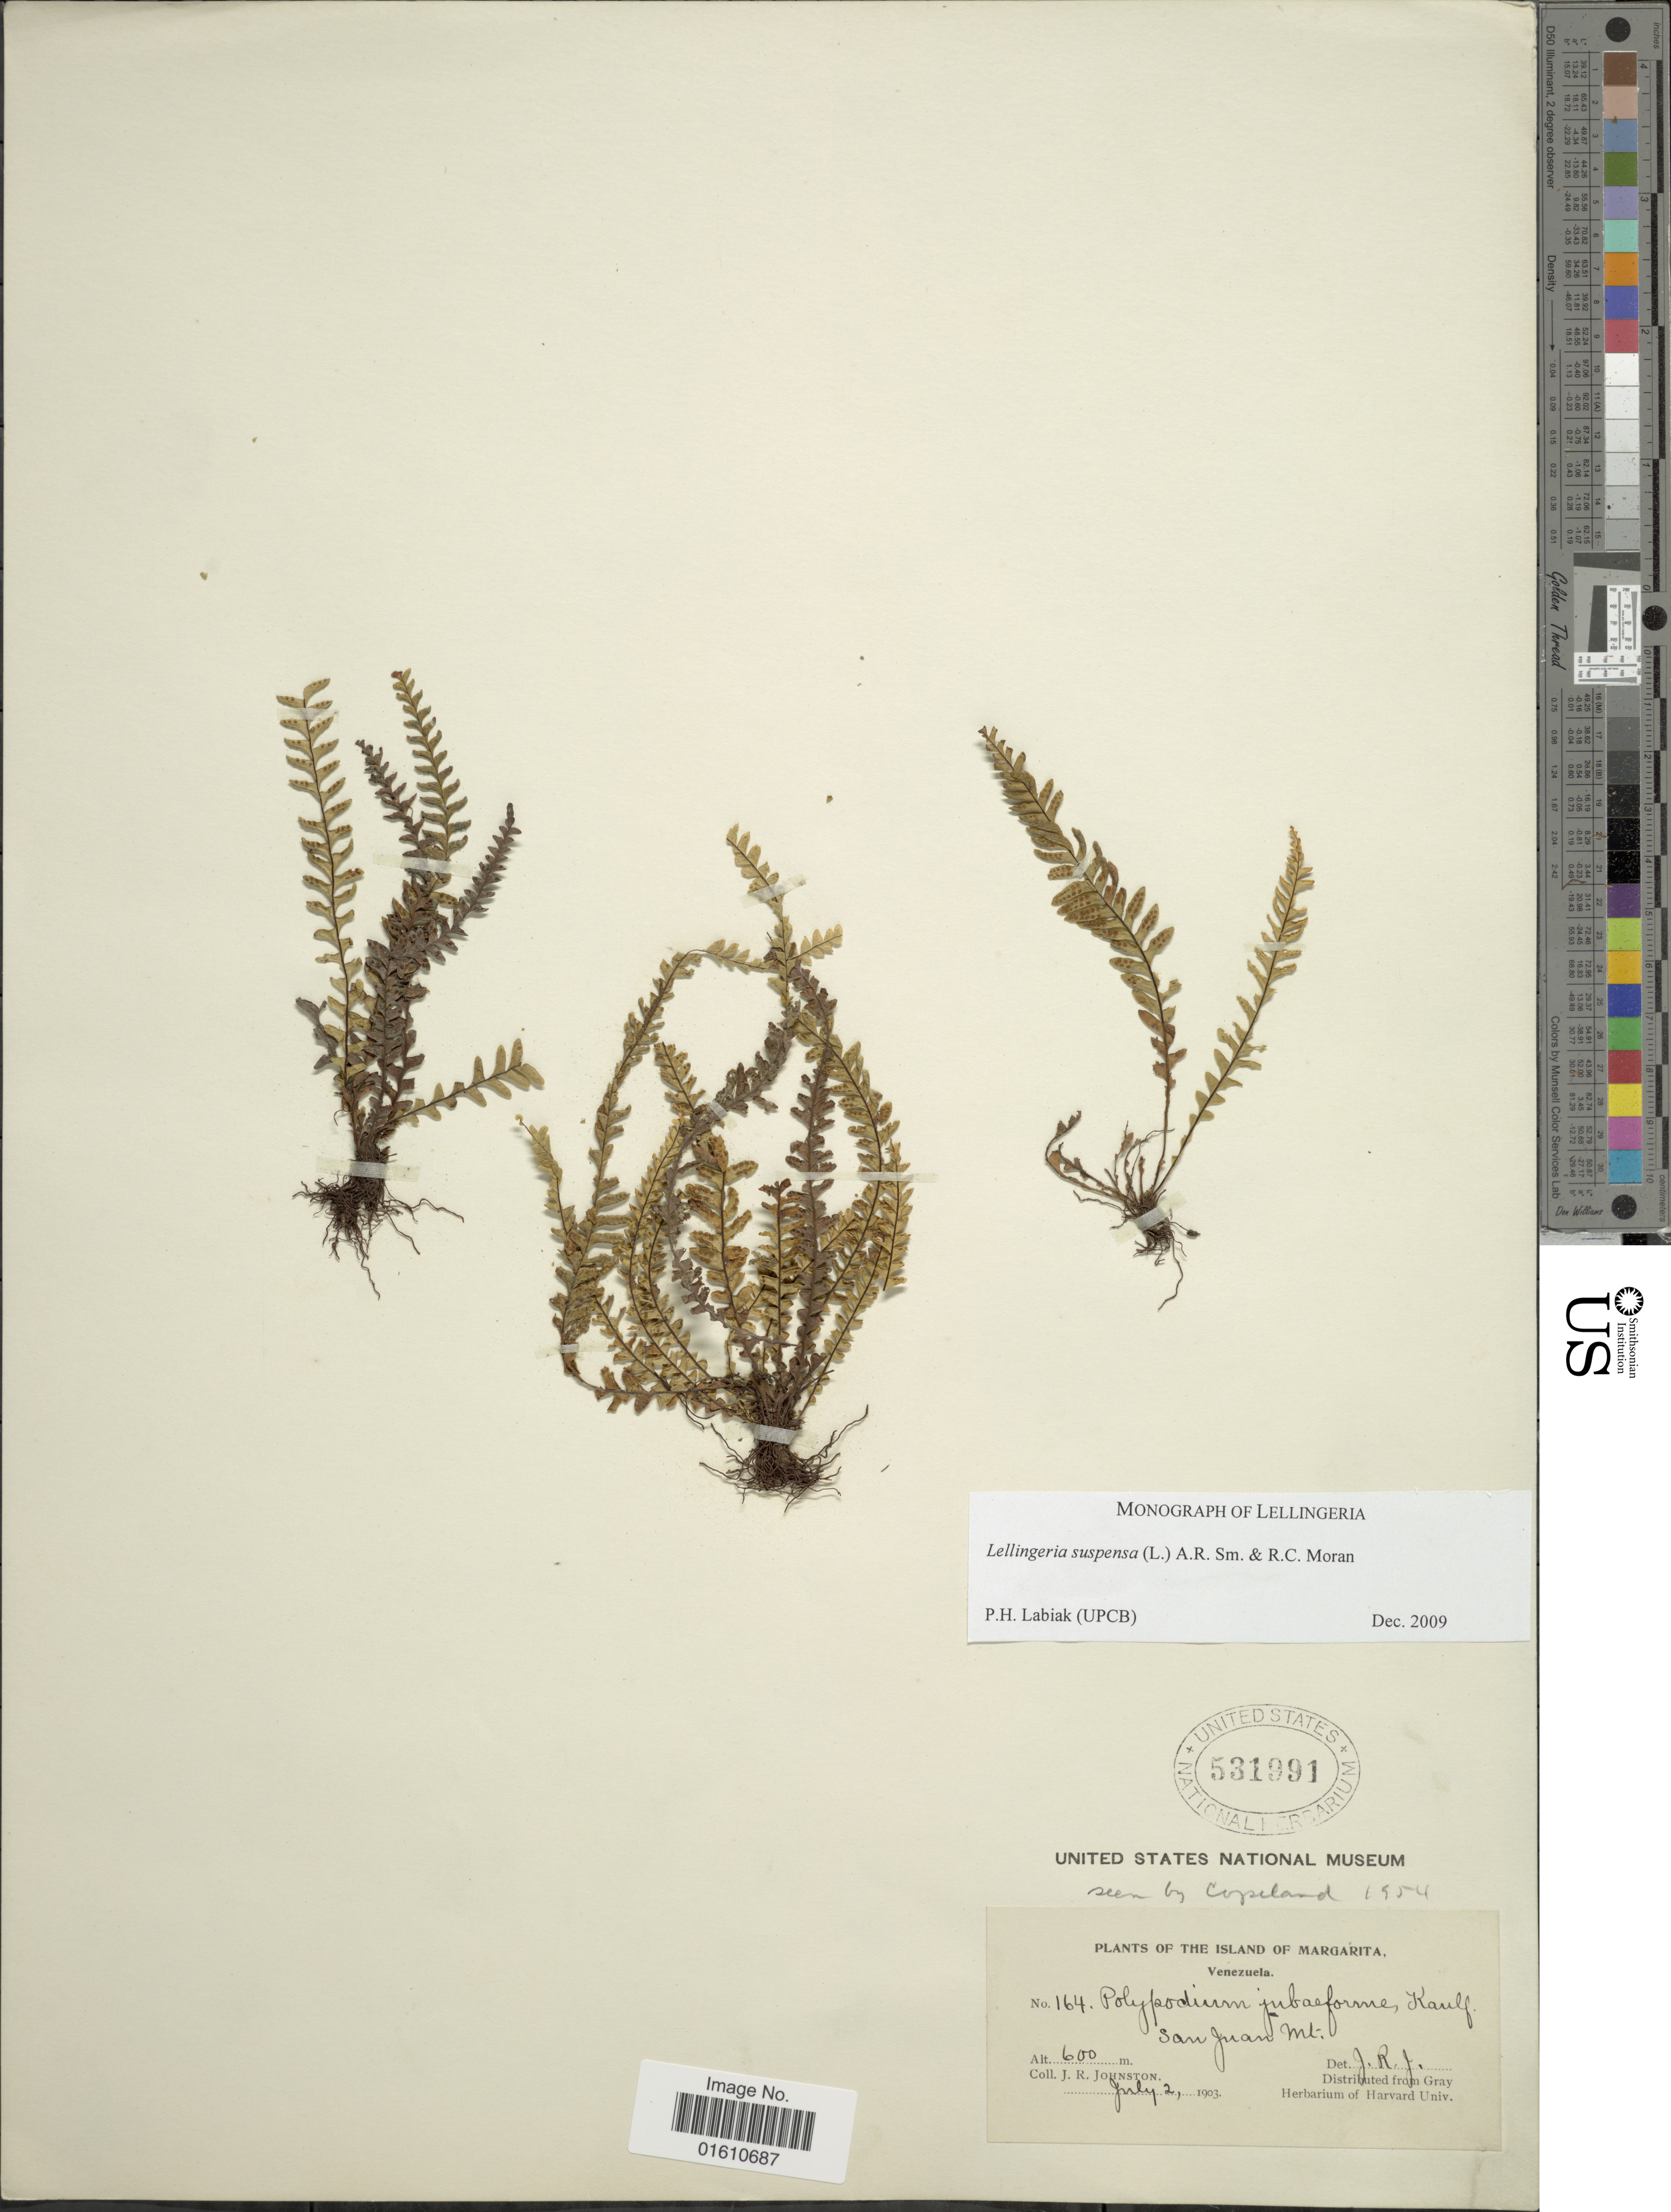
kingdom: Plantae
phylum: Tracheophyta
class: Polypodiopsida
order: Polypodiales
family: Polypodiaceae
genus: Lellingeria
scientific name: Lellingeria suspensa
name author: (L.) A.R. Sm. & R.C. Moran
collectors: J. Johnston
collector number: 164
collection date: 1903-07-02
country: Venezuela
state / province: Nueva Esparta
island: Margarita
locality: Island of Margarita, San Juan Mt.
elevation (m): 600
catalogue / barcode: US 531991